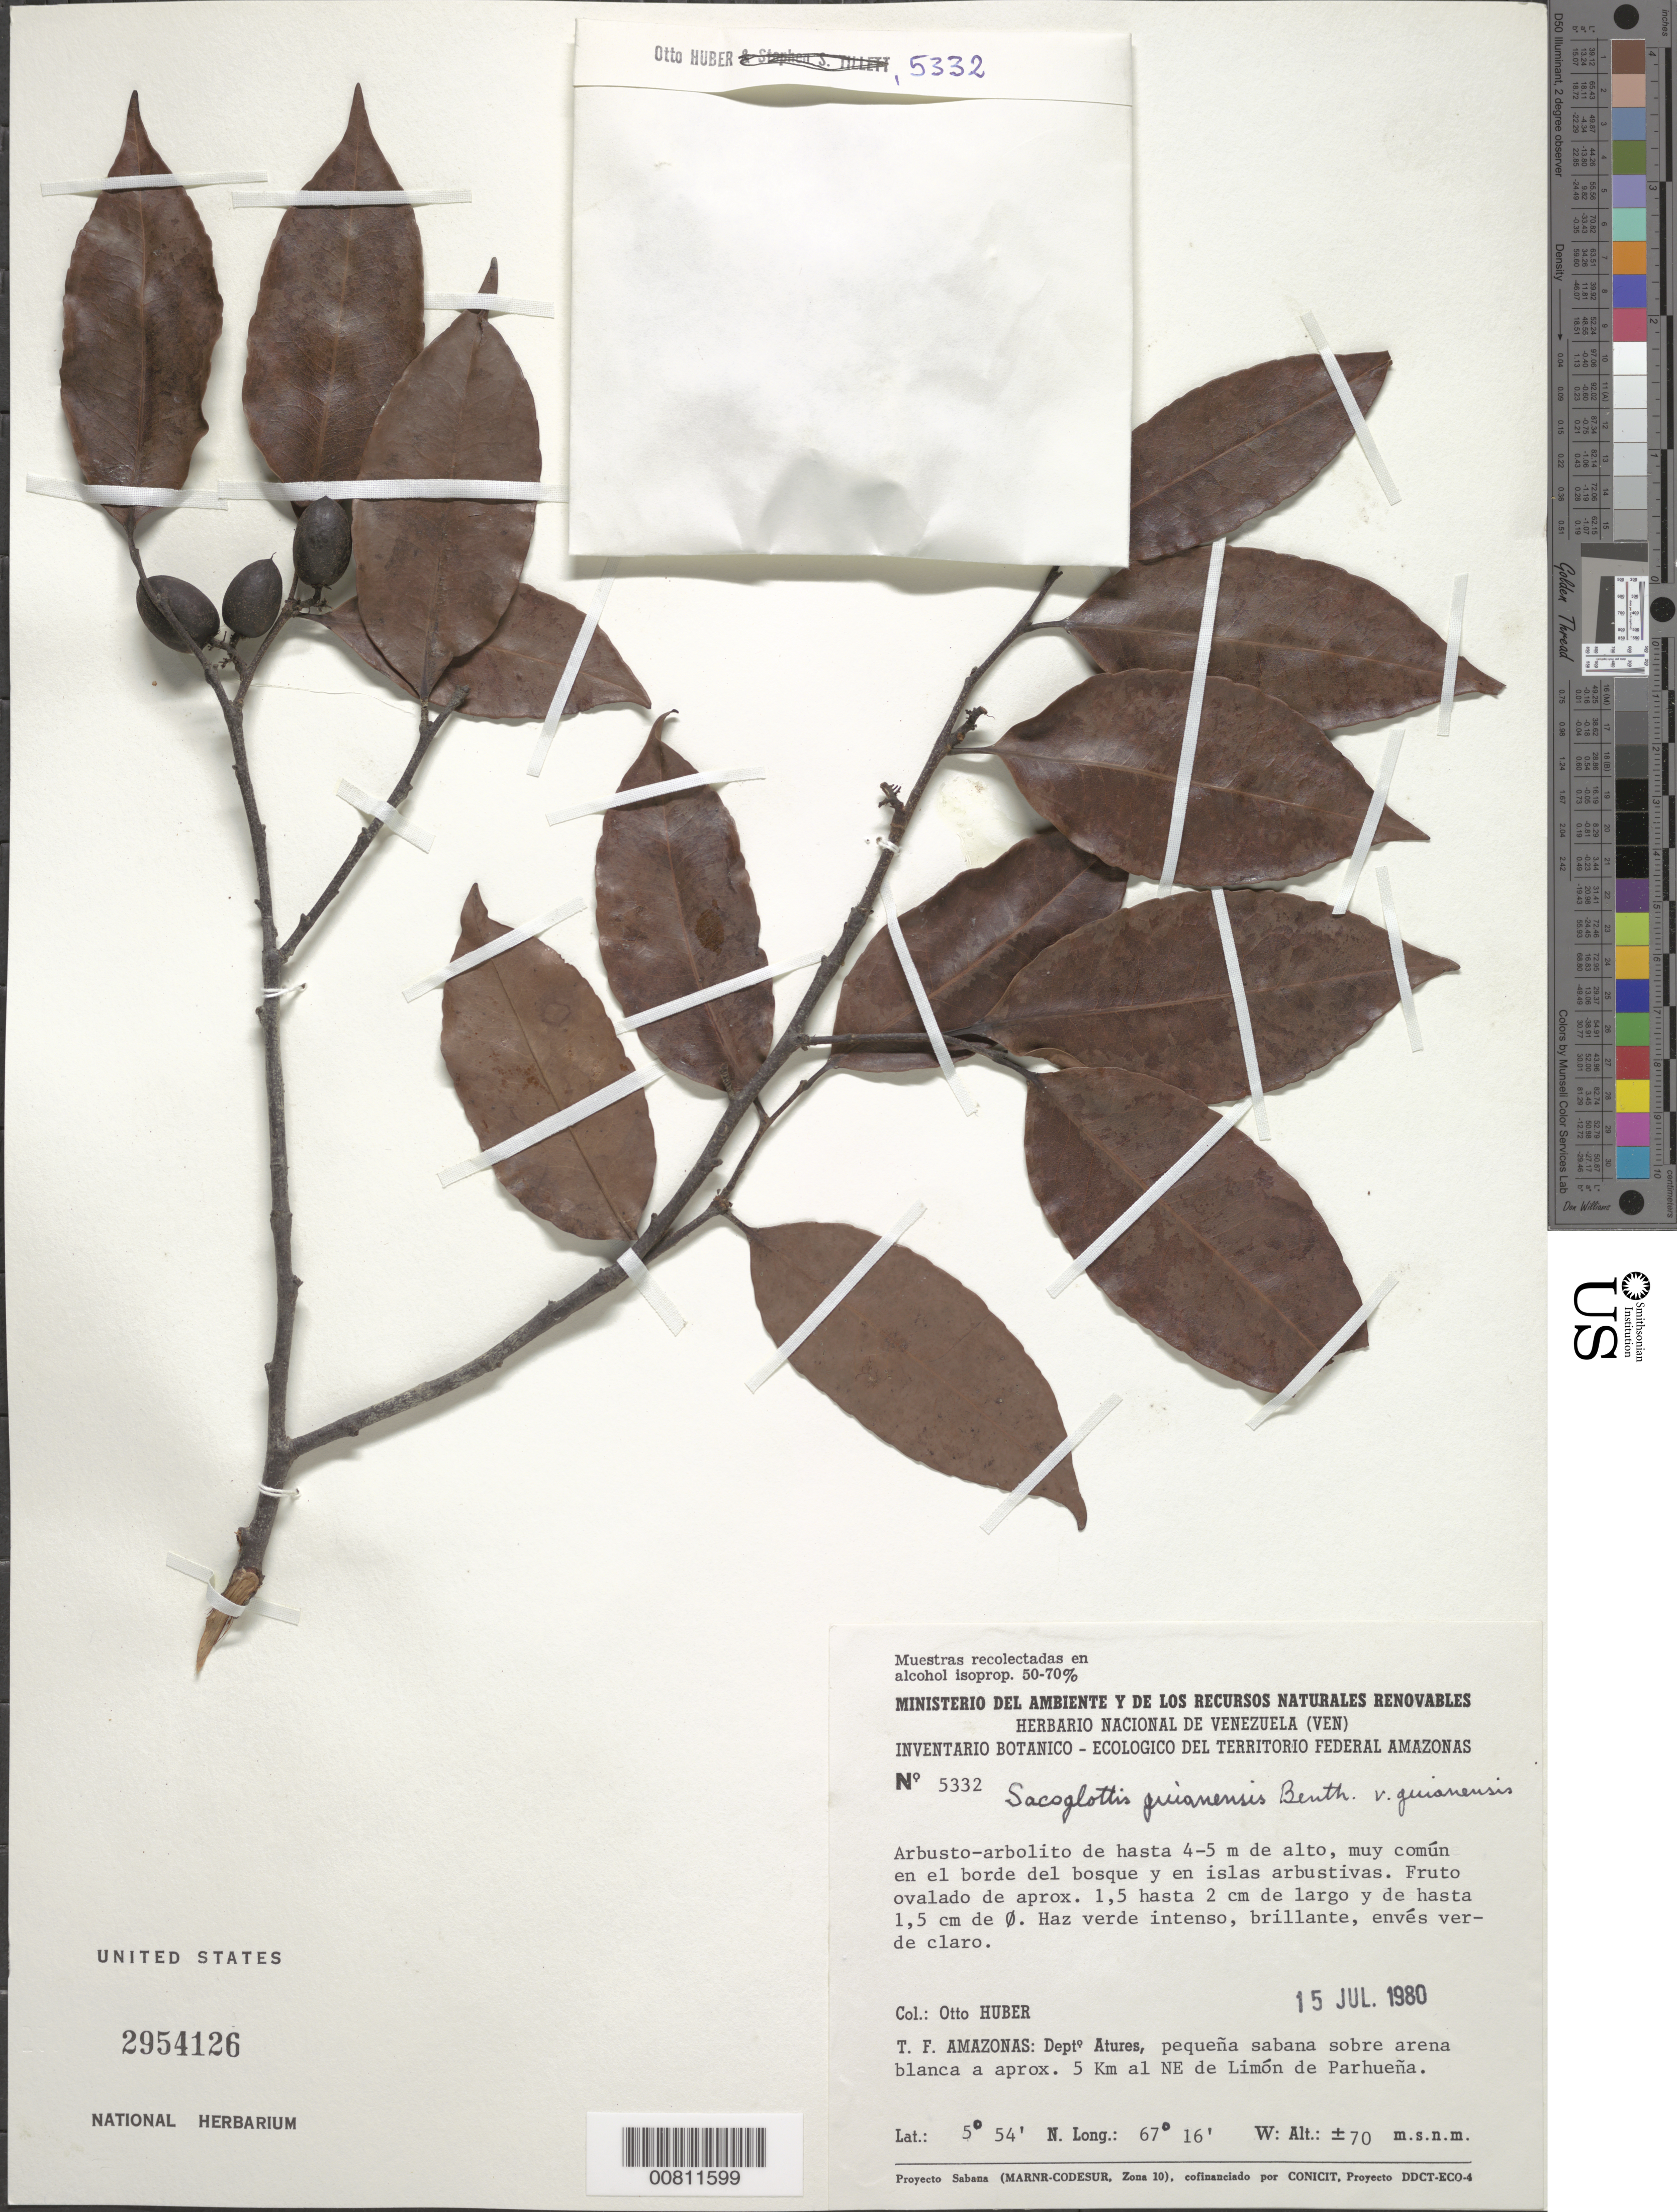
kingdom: Plantae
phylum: Tracheophyta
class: Magnoliopsida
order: Malpighiales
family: Humiriaceae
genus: Sacoglottis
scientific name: Sacoglottis guianensis var. guianensis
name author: Benth.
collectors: O. Huber & S. S. Tillett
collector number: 5332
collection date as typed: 15-Jul-80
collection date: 1980-07-15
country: Venezuela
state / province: Amazonas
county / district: Atures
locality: Limón de Parhueña, 5 km NE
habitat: Small savanna on white sand; en el borde del bosque y en islas arbustivas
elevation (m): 70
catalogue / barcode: US 2954126